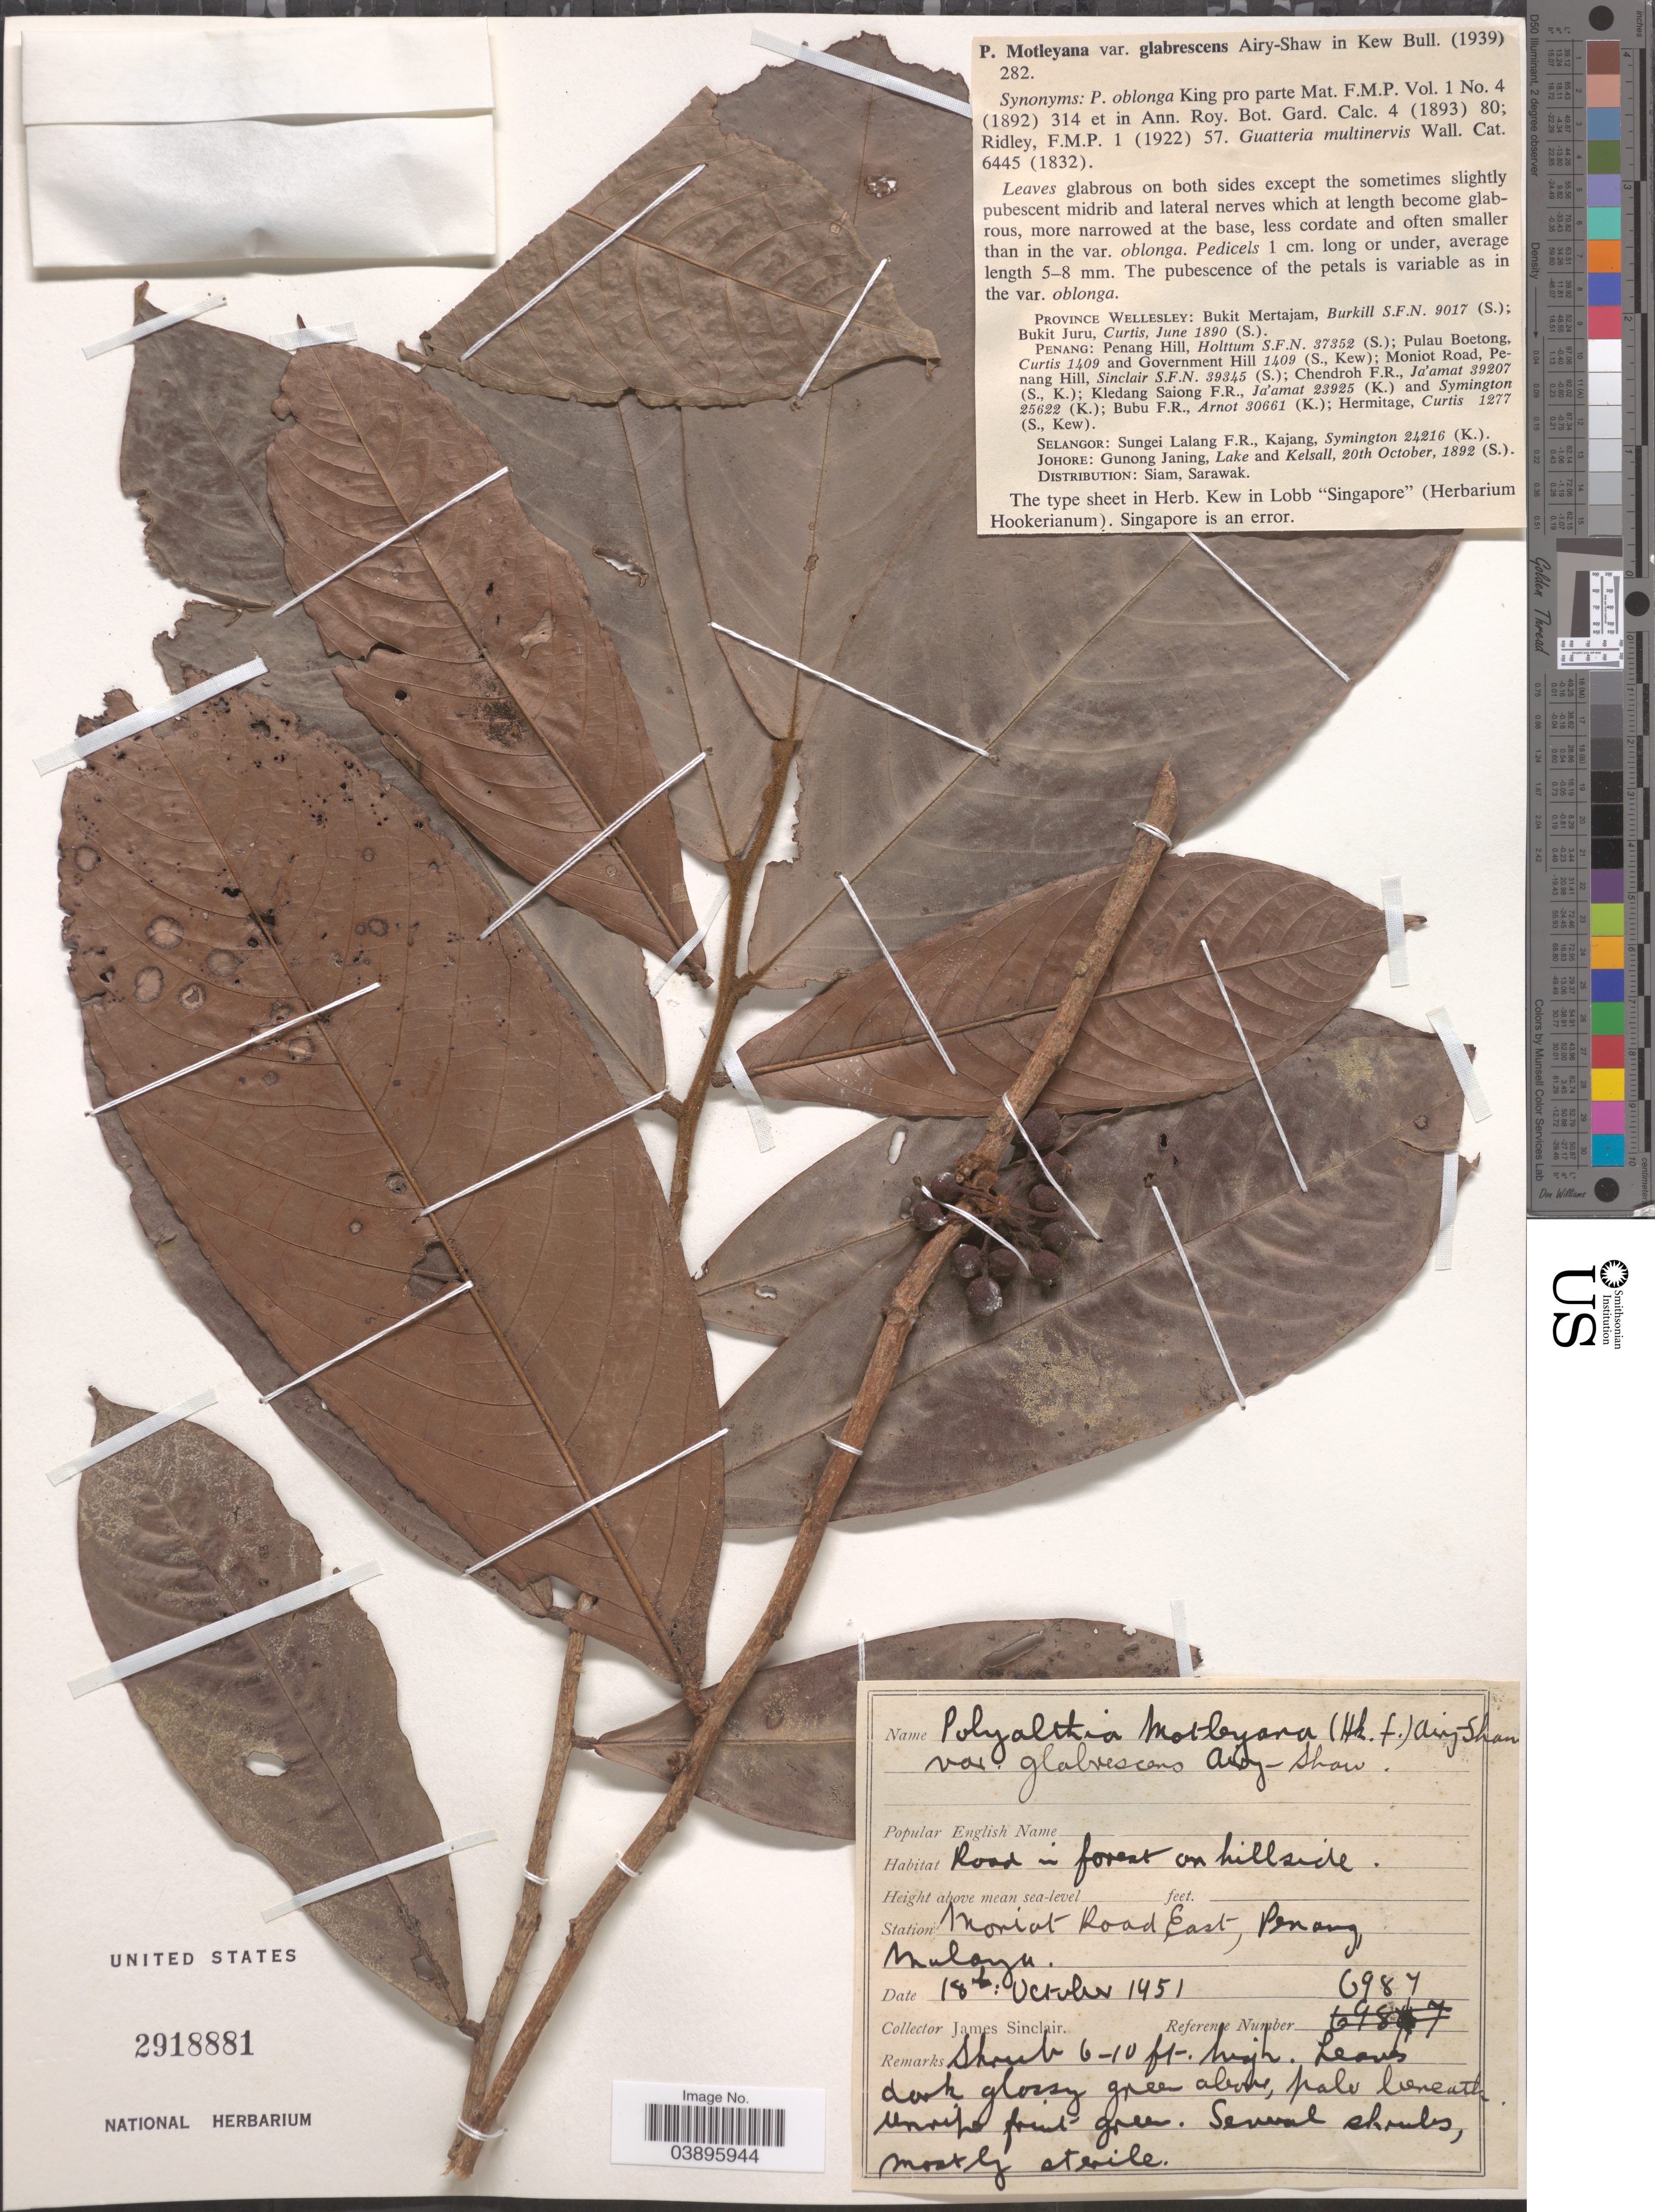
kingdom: Plantae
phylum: Tracheophyta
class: Magnoliopsida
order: Magnoliales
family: Annonaceae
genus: Polyalthia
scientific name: Polyalthia motleyana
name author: (Hook. f.) Airy Shaw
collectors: J. Sinclair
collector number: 6987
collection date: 1951-10-18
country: Malaysia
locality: Road in forest on hillside. Station Moriat Road East, Penang, Malaya.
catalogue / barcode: US 2918881